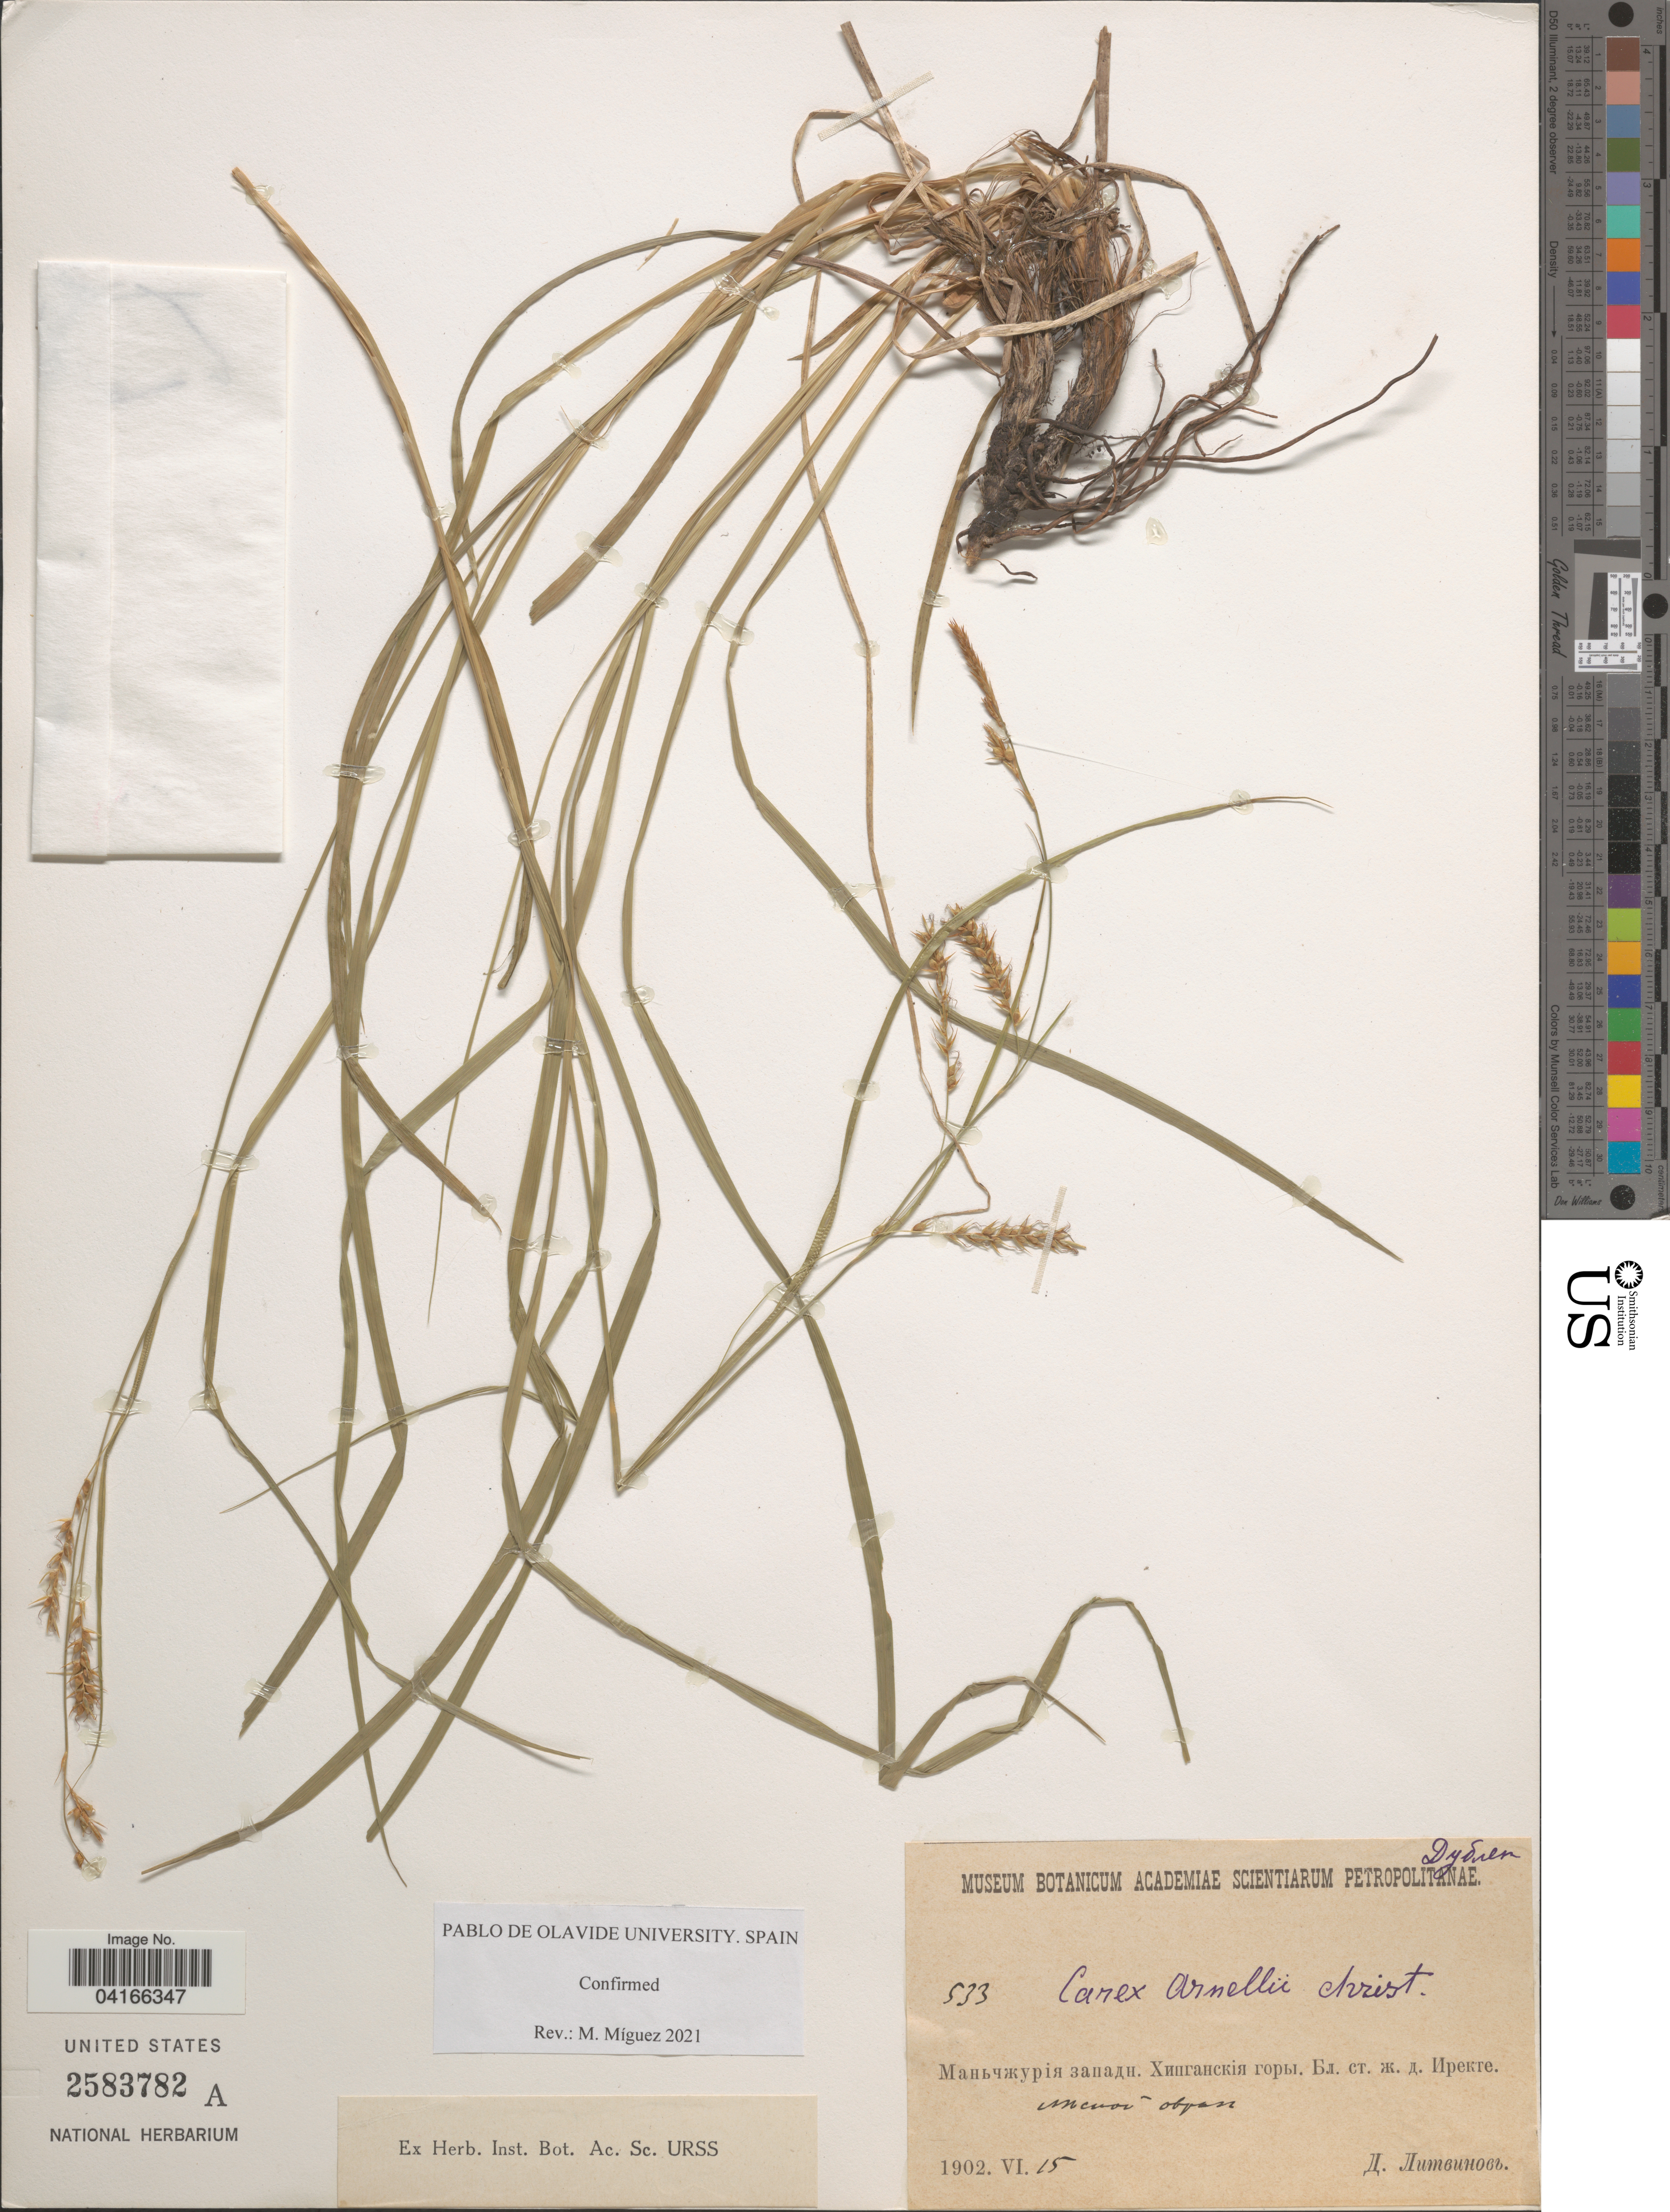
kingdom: Plantae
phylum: Tracheophyta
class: Liliopsida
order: Poales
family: Cyperaceae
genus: Carex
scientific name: Carex arnellii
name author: Christ ex Scheutz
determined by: Míguez, M.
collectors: D. Litvinov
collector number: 533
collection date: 1902-06-15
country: China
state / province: Heilongjiang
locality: Khingan Mtns, near railroad station Irekta.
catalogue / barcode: US 2583782A